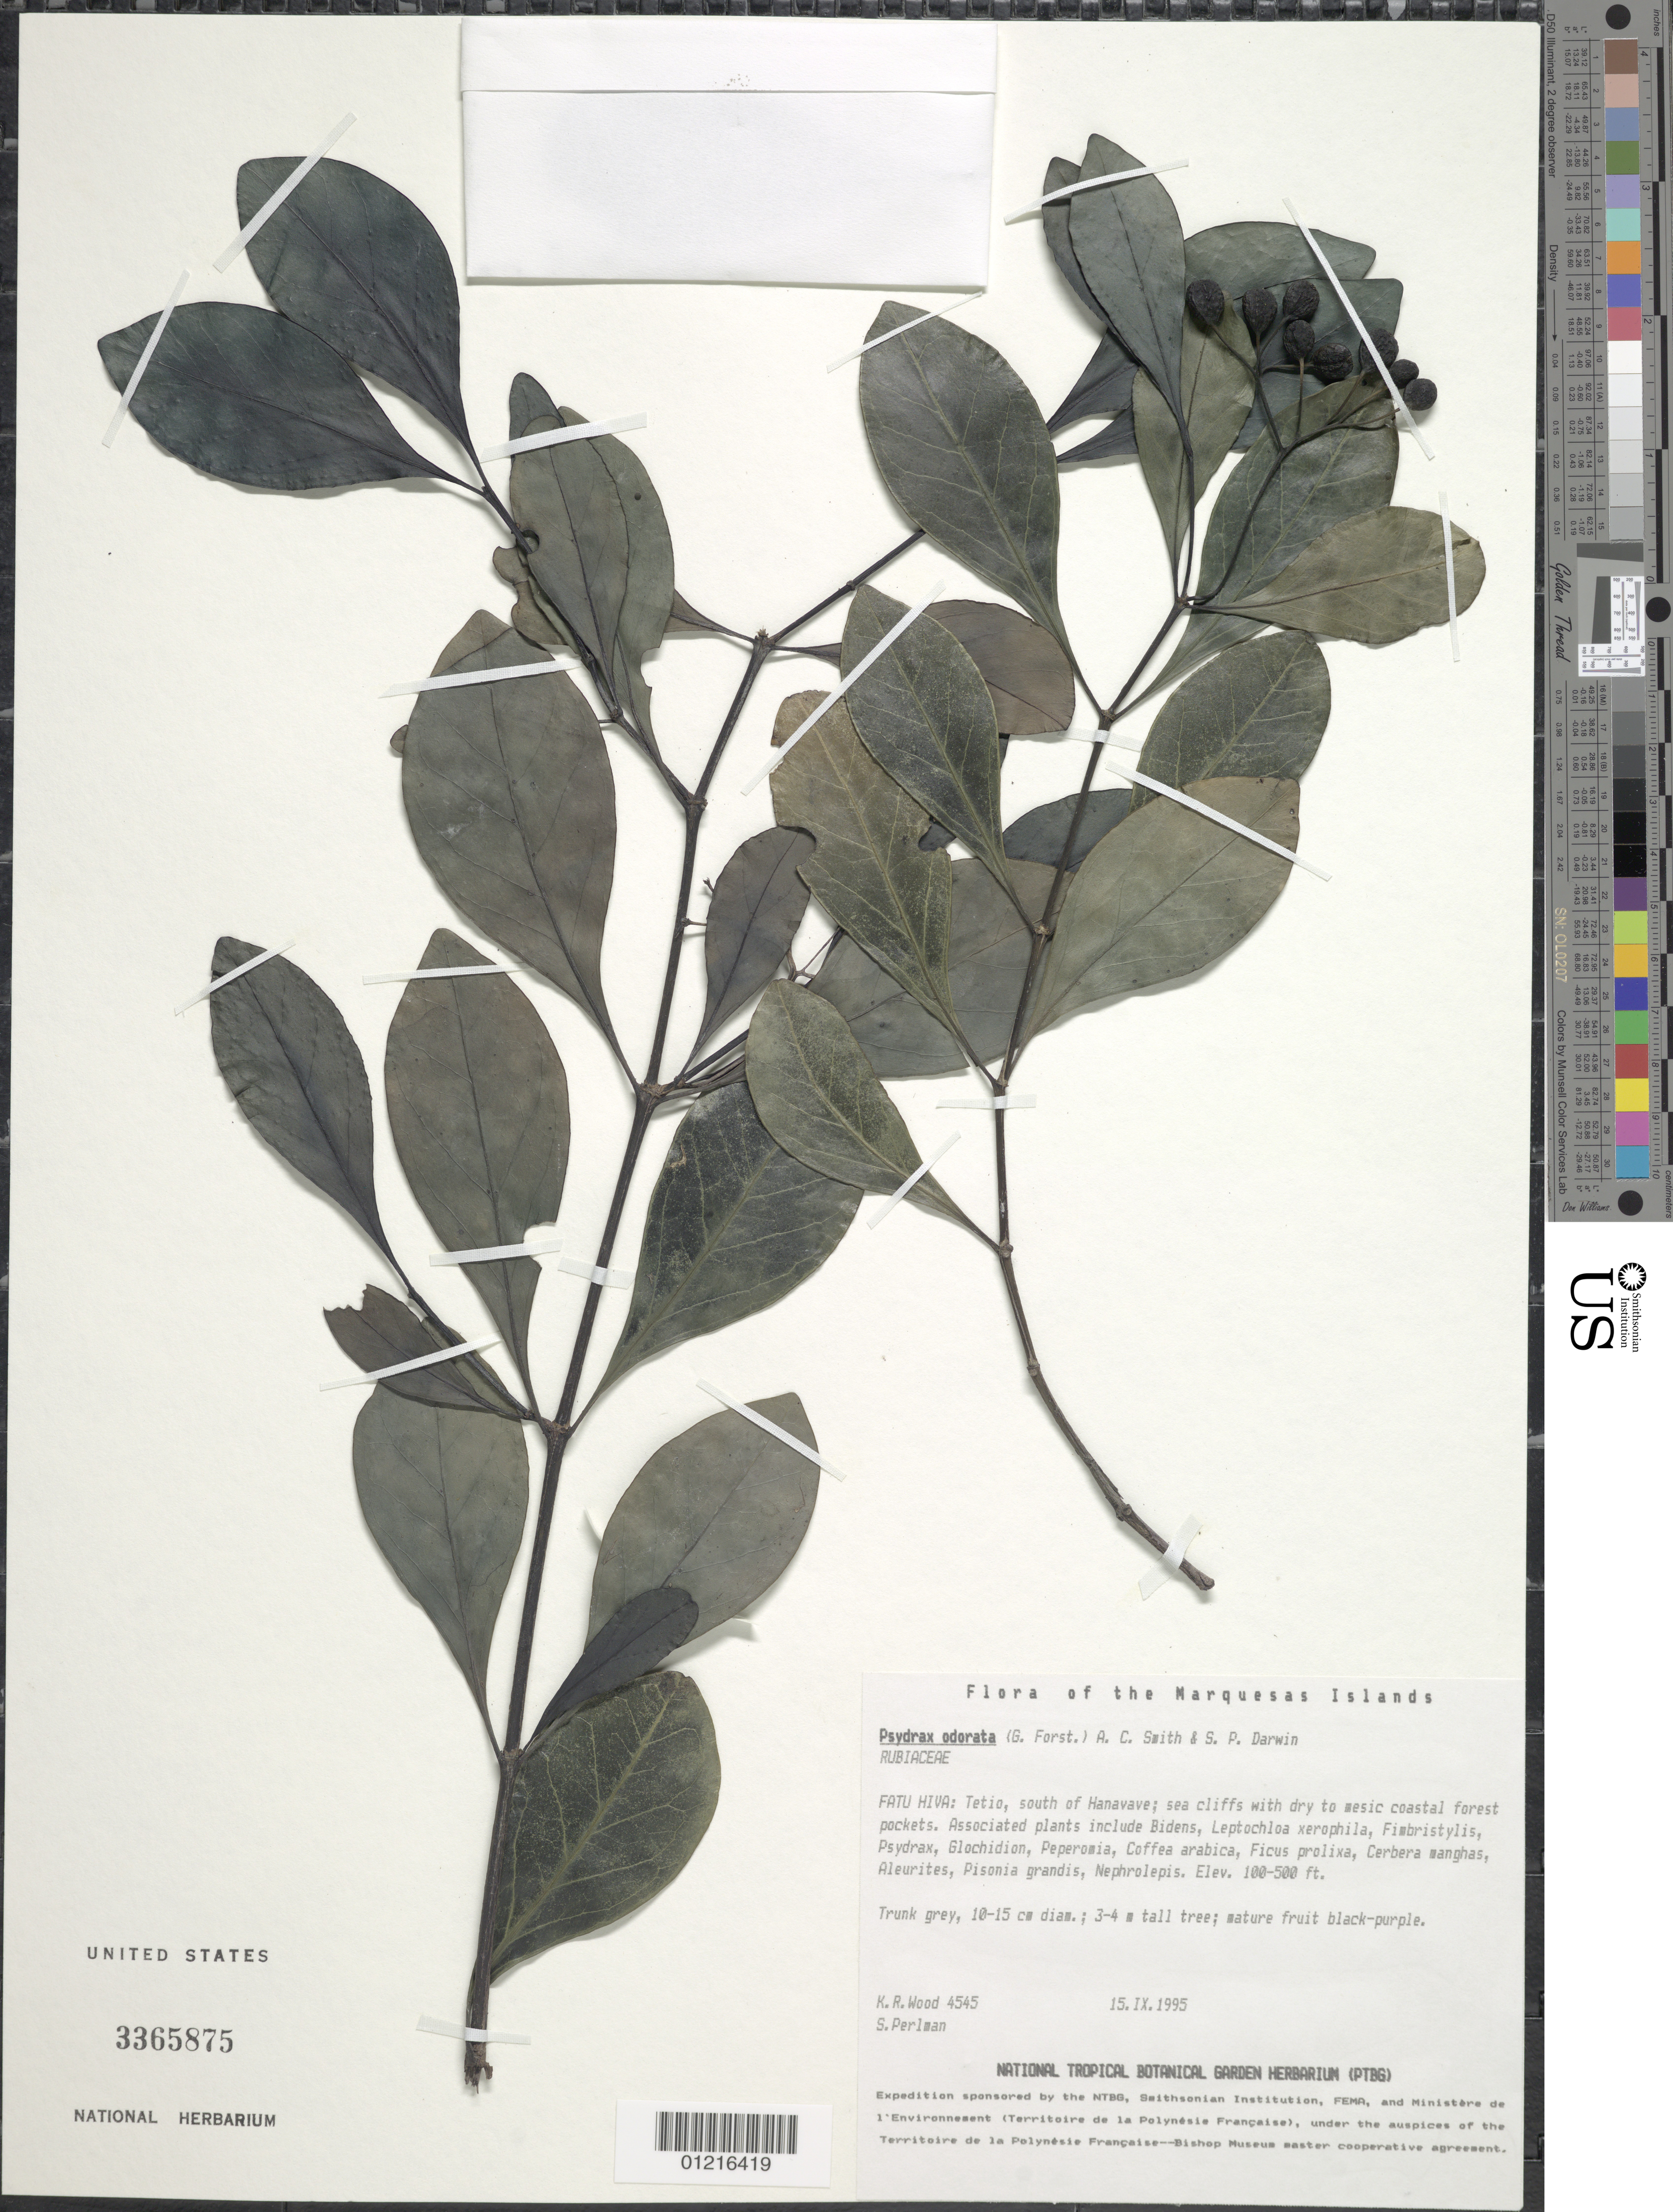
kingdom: Plantae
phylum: Tracheophyta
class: Magnoliopsida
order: Gentianales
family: Rubiaceae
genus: Psydrax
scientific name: Psydrax odorata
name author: (G. Forst.) A.C. Sm. & S.P. Darwin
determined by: Lorence, David H., (PTBG), National Tropical Botanical Garden (UNITED STATES)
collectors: K. R. Wood & S. P. Perlman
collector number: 4545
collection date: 1995-09-15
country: French Polynesia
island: Fatu Hiva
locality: Tetio, S of Hanavave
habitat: Coastal sea cliffs w/ dry to mesic coastal forest pockets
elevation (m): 31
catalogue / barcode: US 3365875